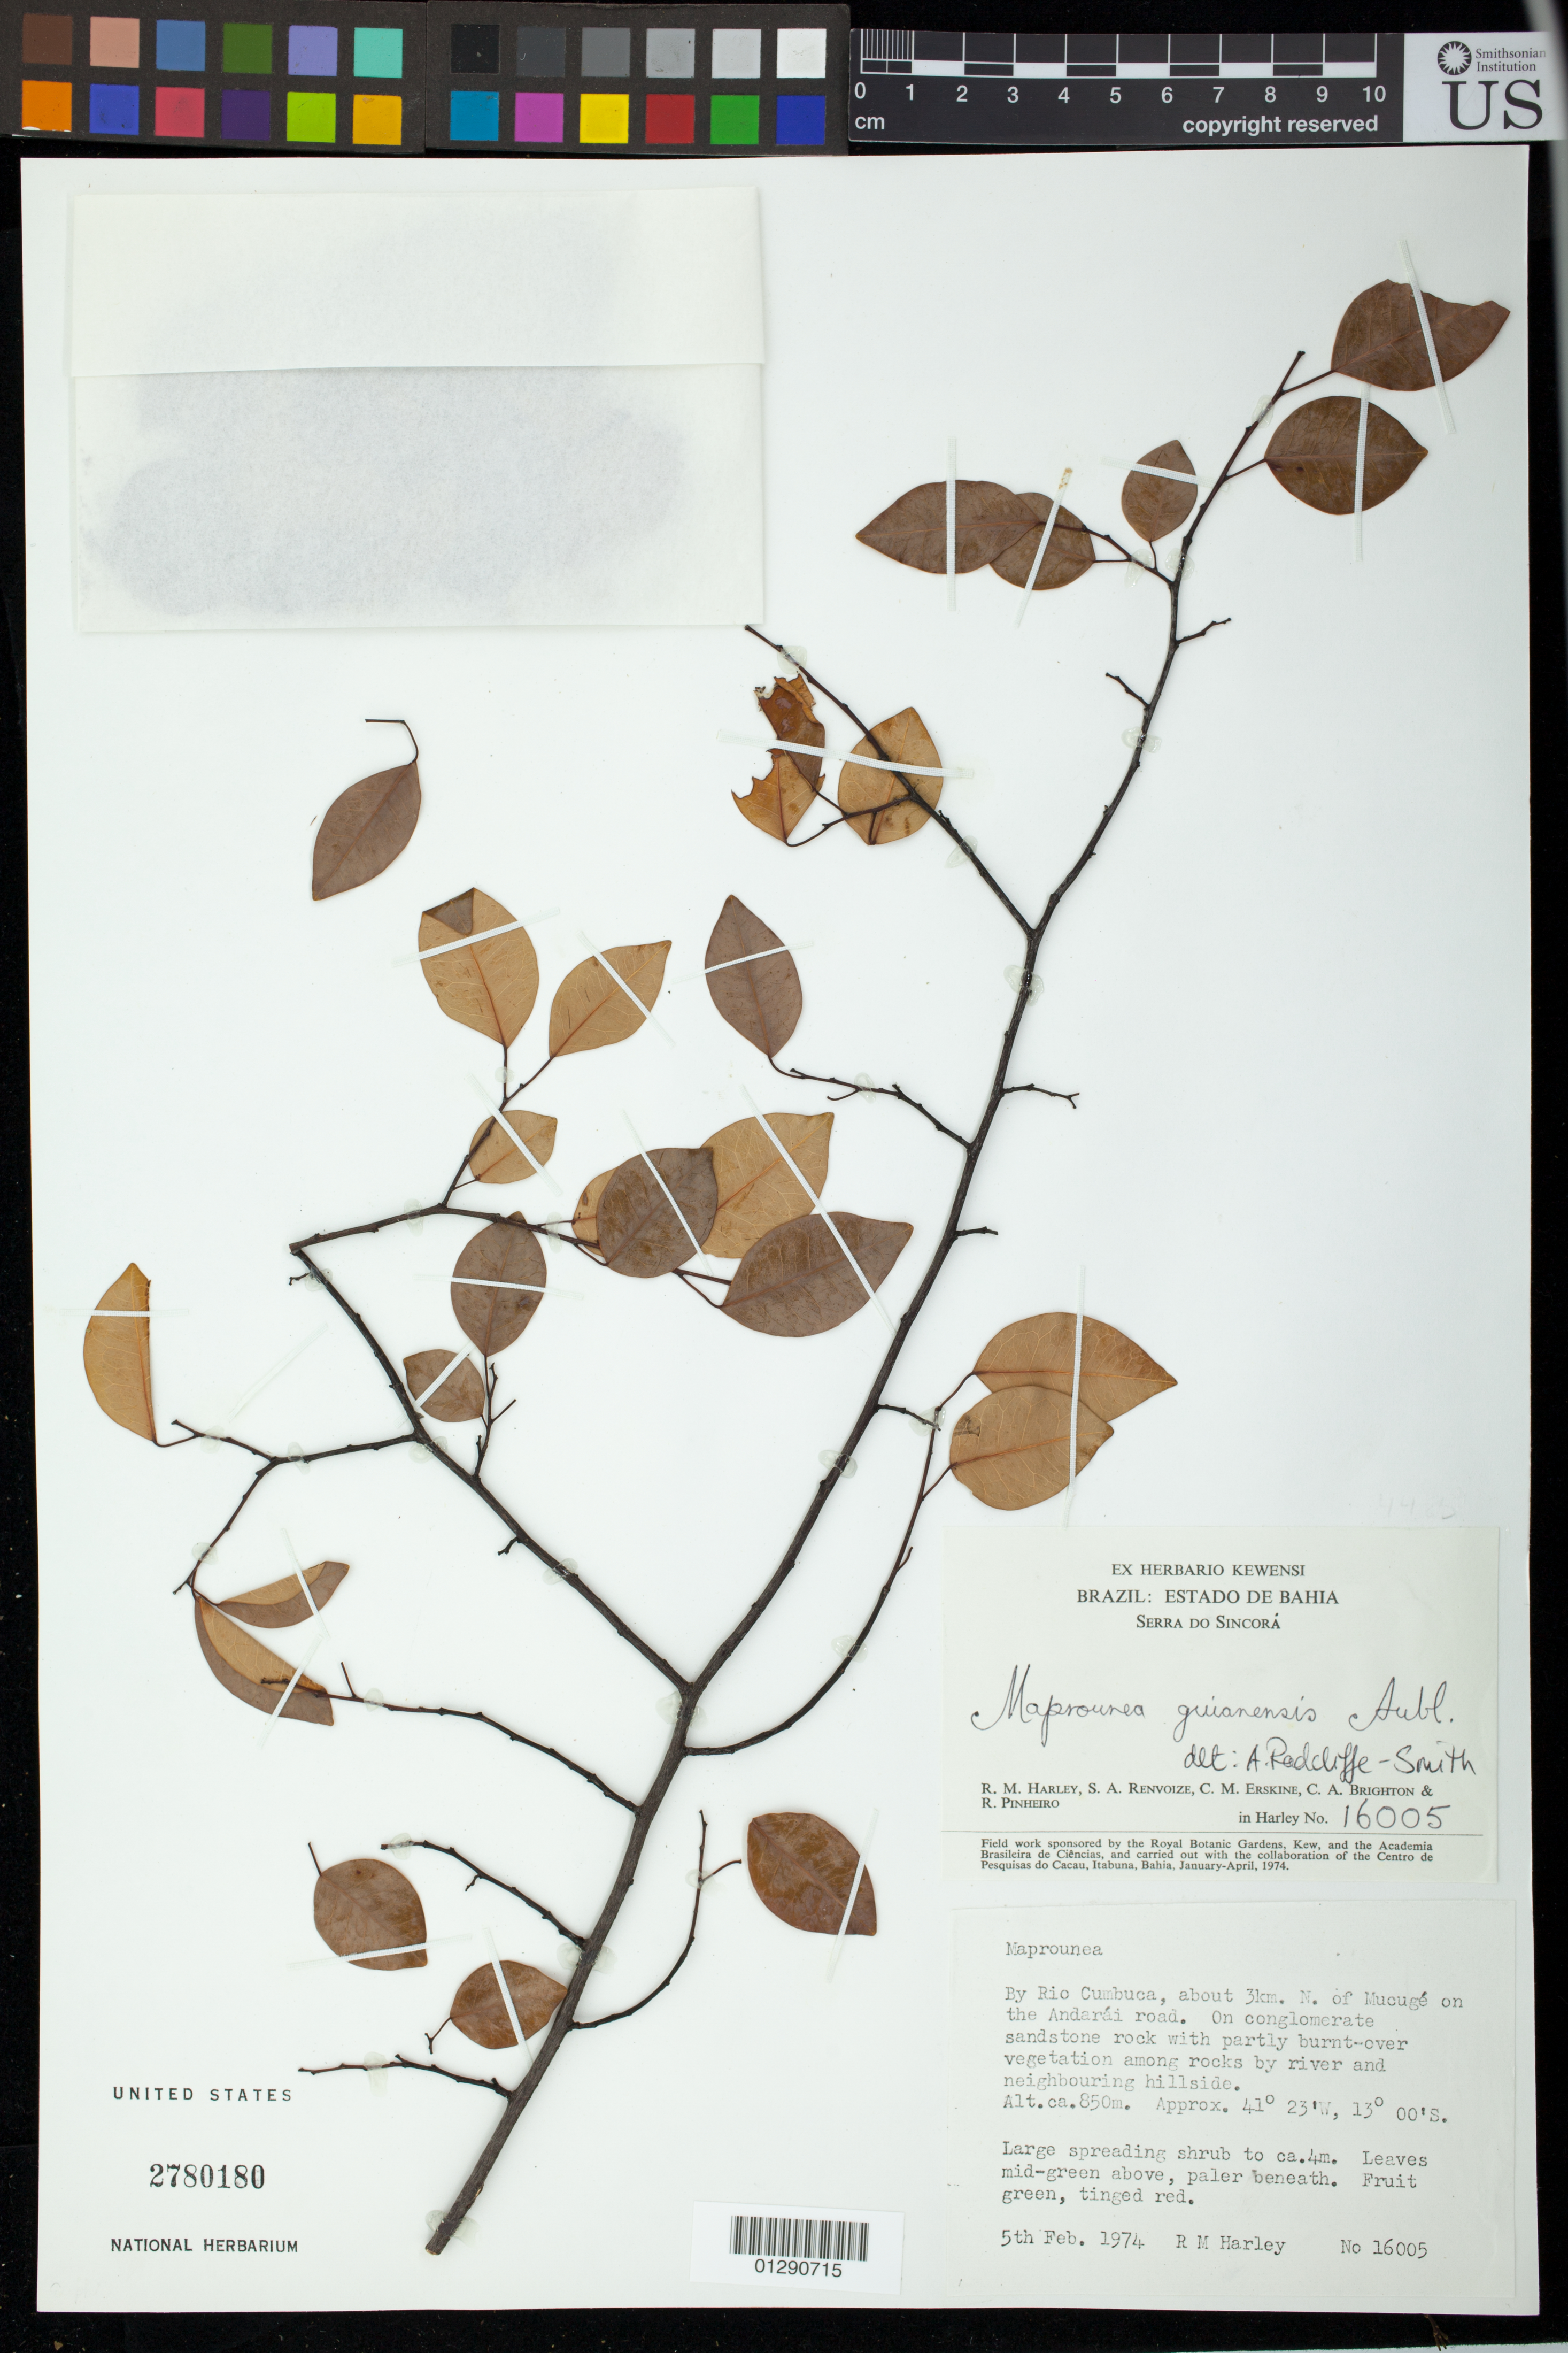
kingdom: Plantae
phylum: Tracheophyta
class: Magnoliopsida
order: Malpighiales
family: Euphorbiaceae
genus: Maprounea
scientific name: Maprounea guianensis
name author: Aubl.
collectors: R. M. Harley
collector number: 16005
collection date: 1974-02-05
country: Brazil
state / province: Bahia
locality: Salvador. Serra do Sincora, by Rio Cumbuca, about 3km. N. of Mucuge on the Andarai road.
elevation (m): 850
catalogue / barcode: US 2780180